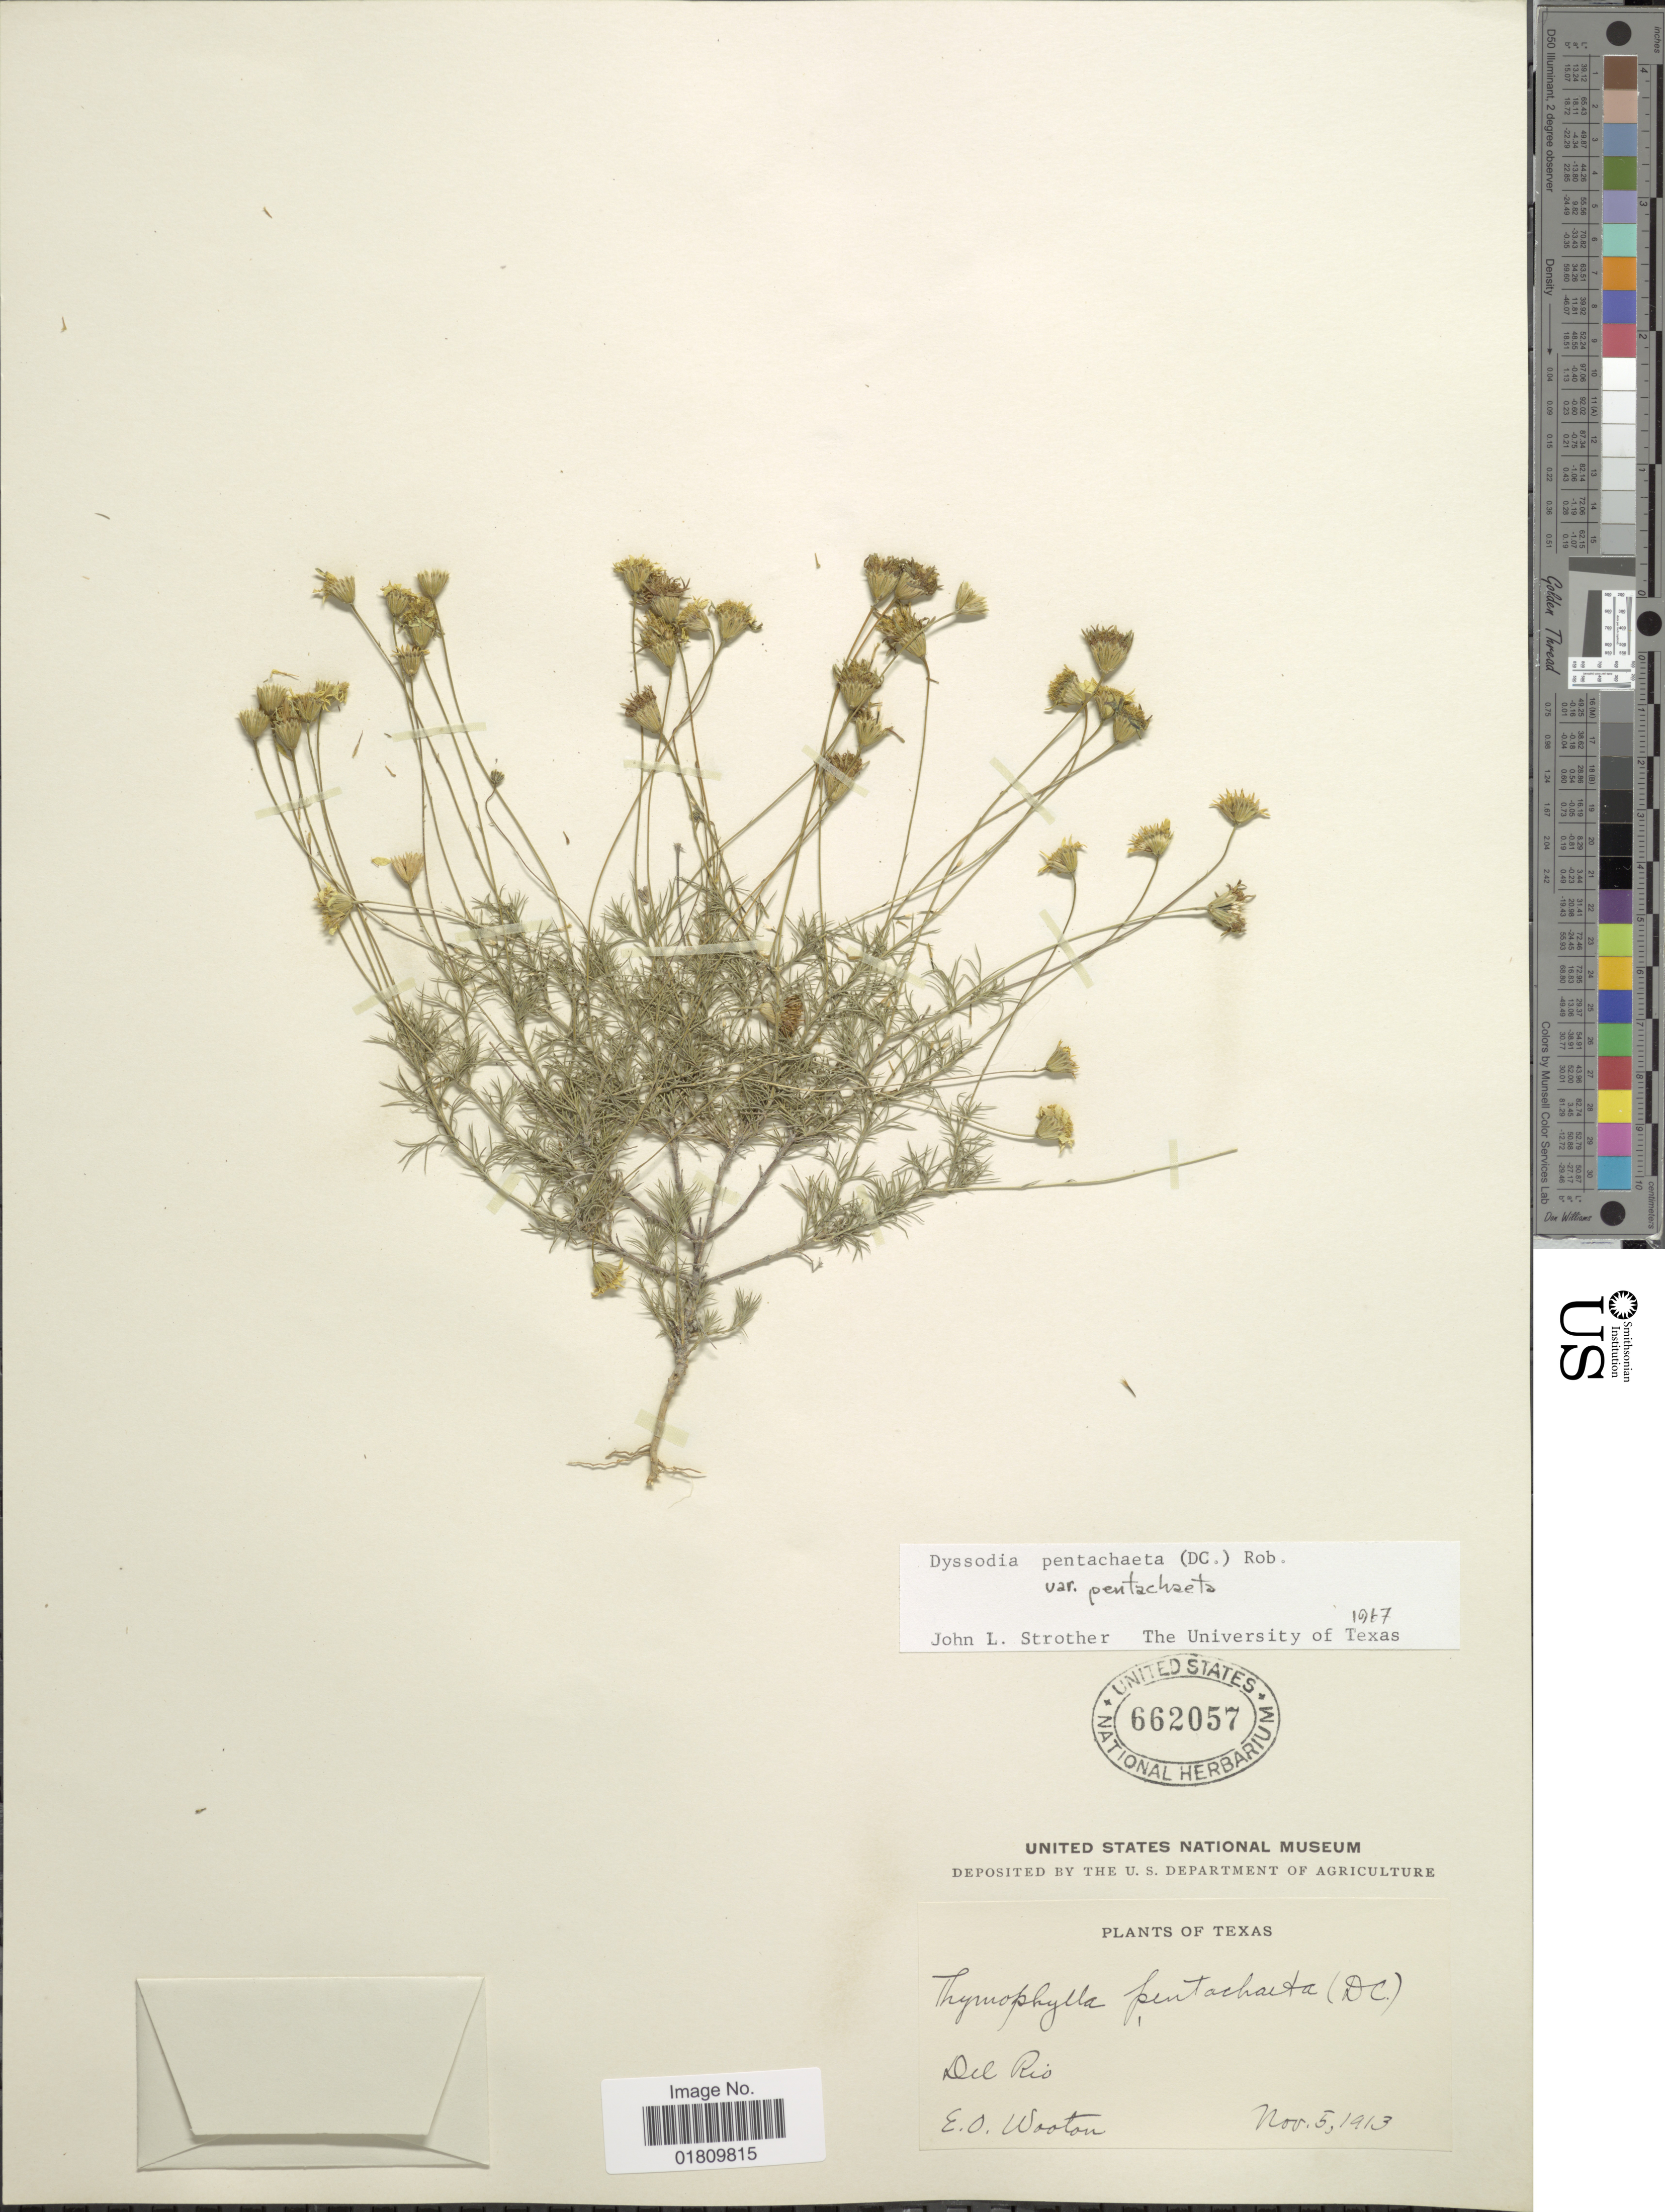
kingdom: Plantae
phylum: Tracheophyta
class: Magnoliopsida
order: Asterales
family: Asteraceae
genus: Thymophylla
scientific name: Thymophylla pentachaeta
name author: (DC.) Small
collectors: E. O. Wooton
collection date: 1913-11-05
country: United States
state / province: Texas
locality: Del Rio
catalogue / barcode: US 662057